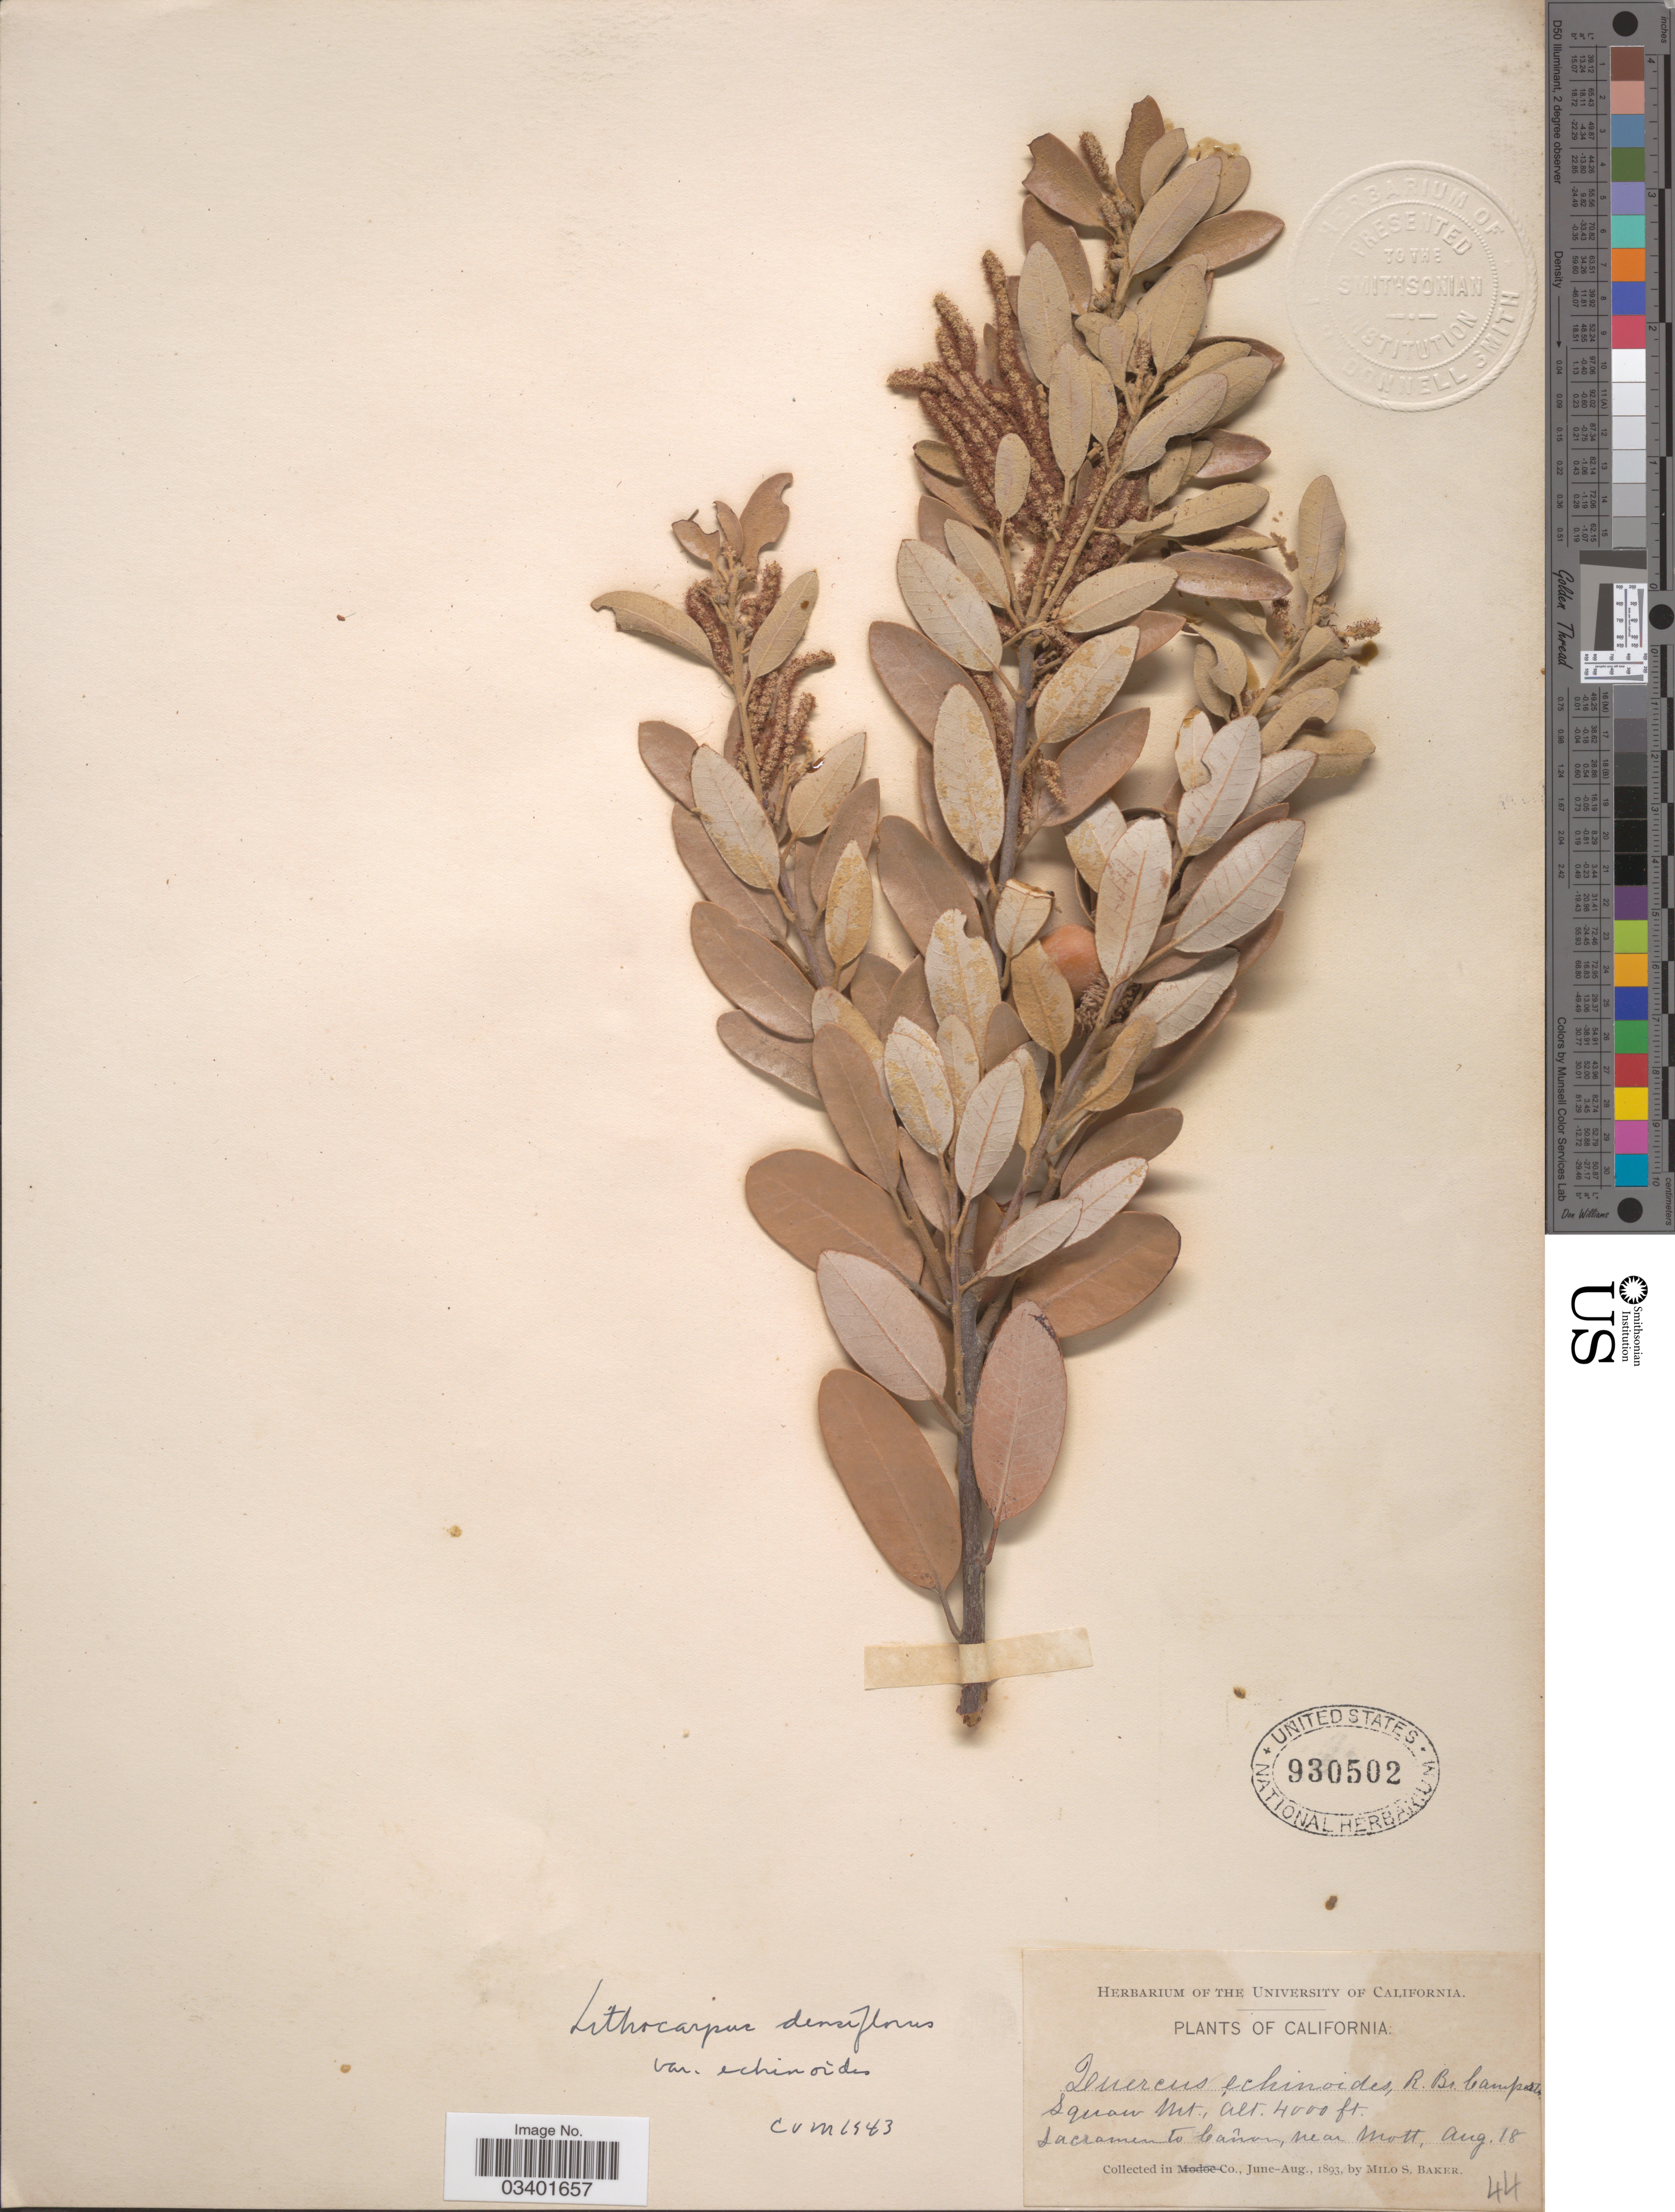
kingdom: Plantae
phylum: Tracheophyta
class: Magnoliopsida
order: Fagales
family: Fagaceae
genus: Notholithocarpus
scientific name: Notholithocarpus densiflorus var. densiflorus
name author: (Hook. & Arn.) P. S. Manos et al.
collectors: M. S. Baker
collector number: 44?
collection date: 1893-08-18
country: United States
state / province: California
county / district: Sacramento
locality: Squaw Mt., Sacramento Cânon, near Mott.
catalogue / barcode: US 930502